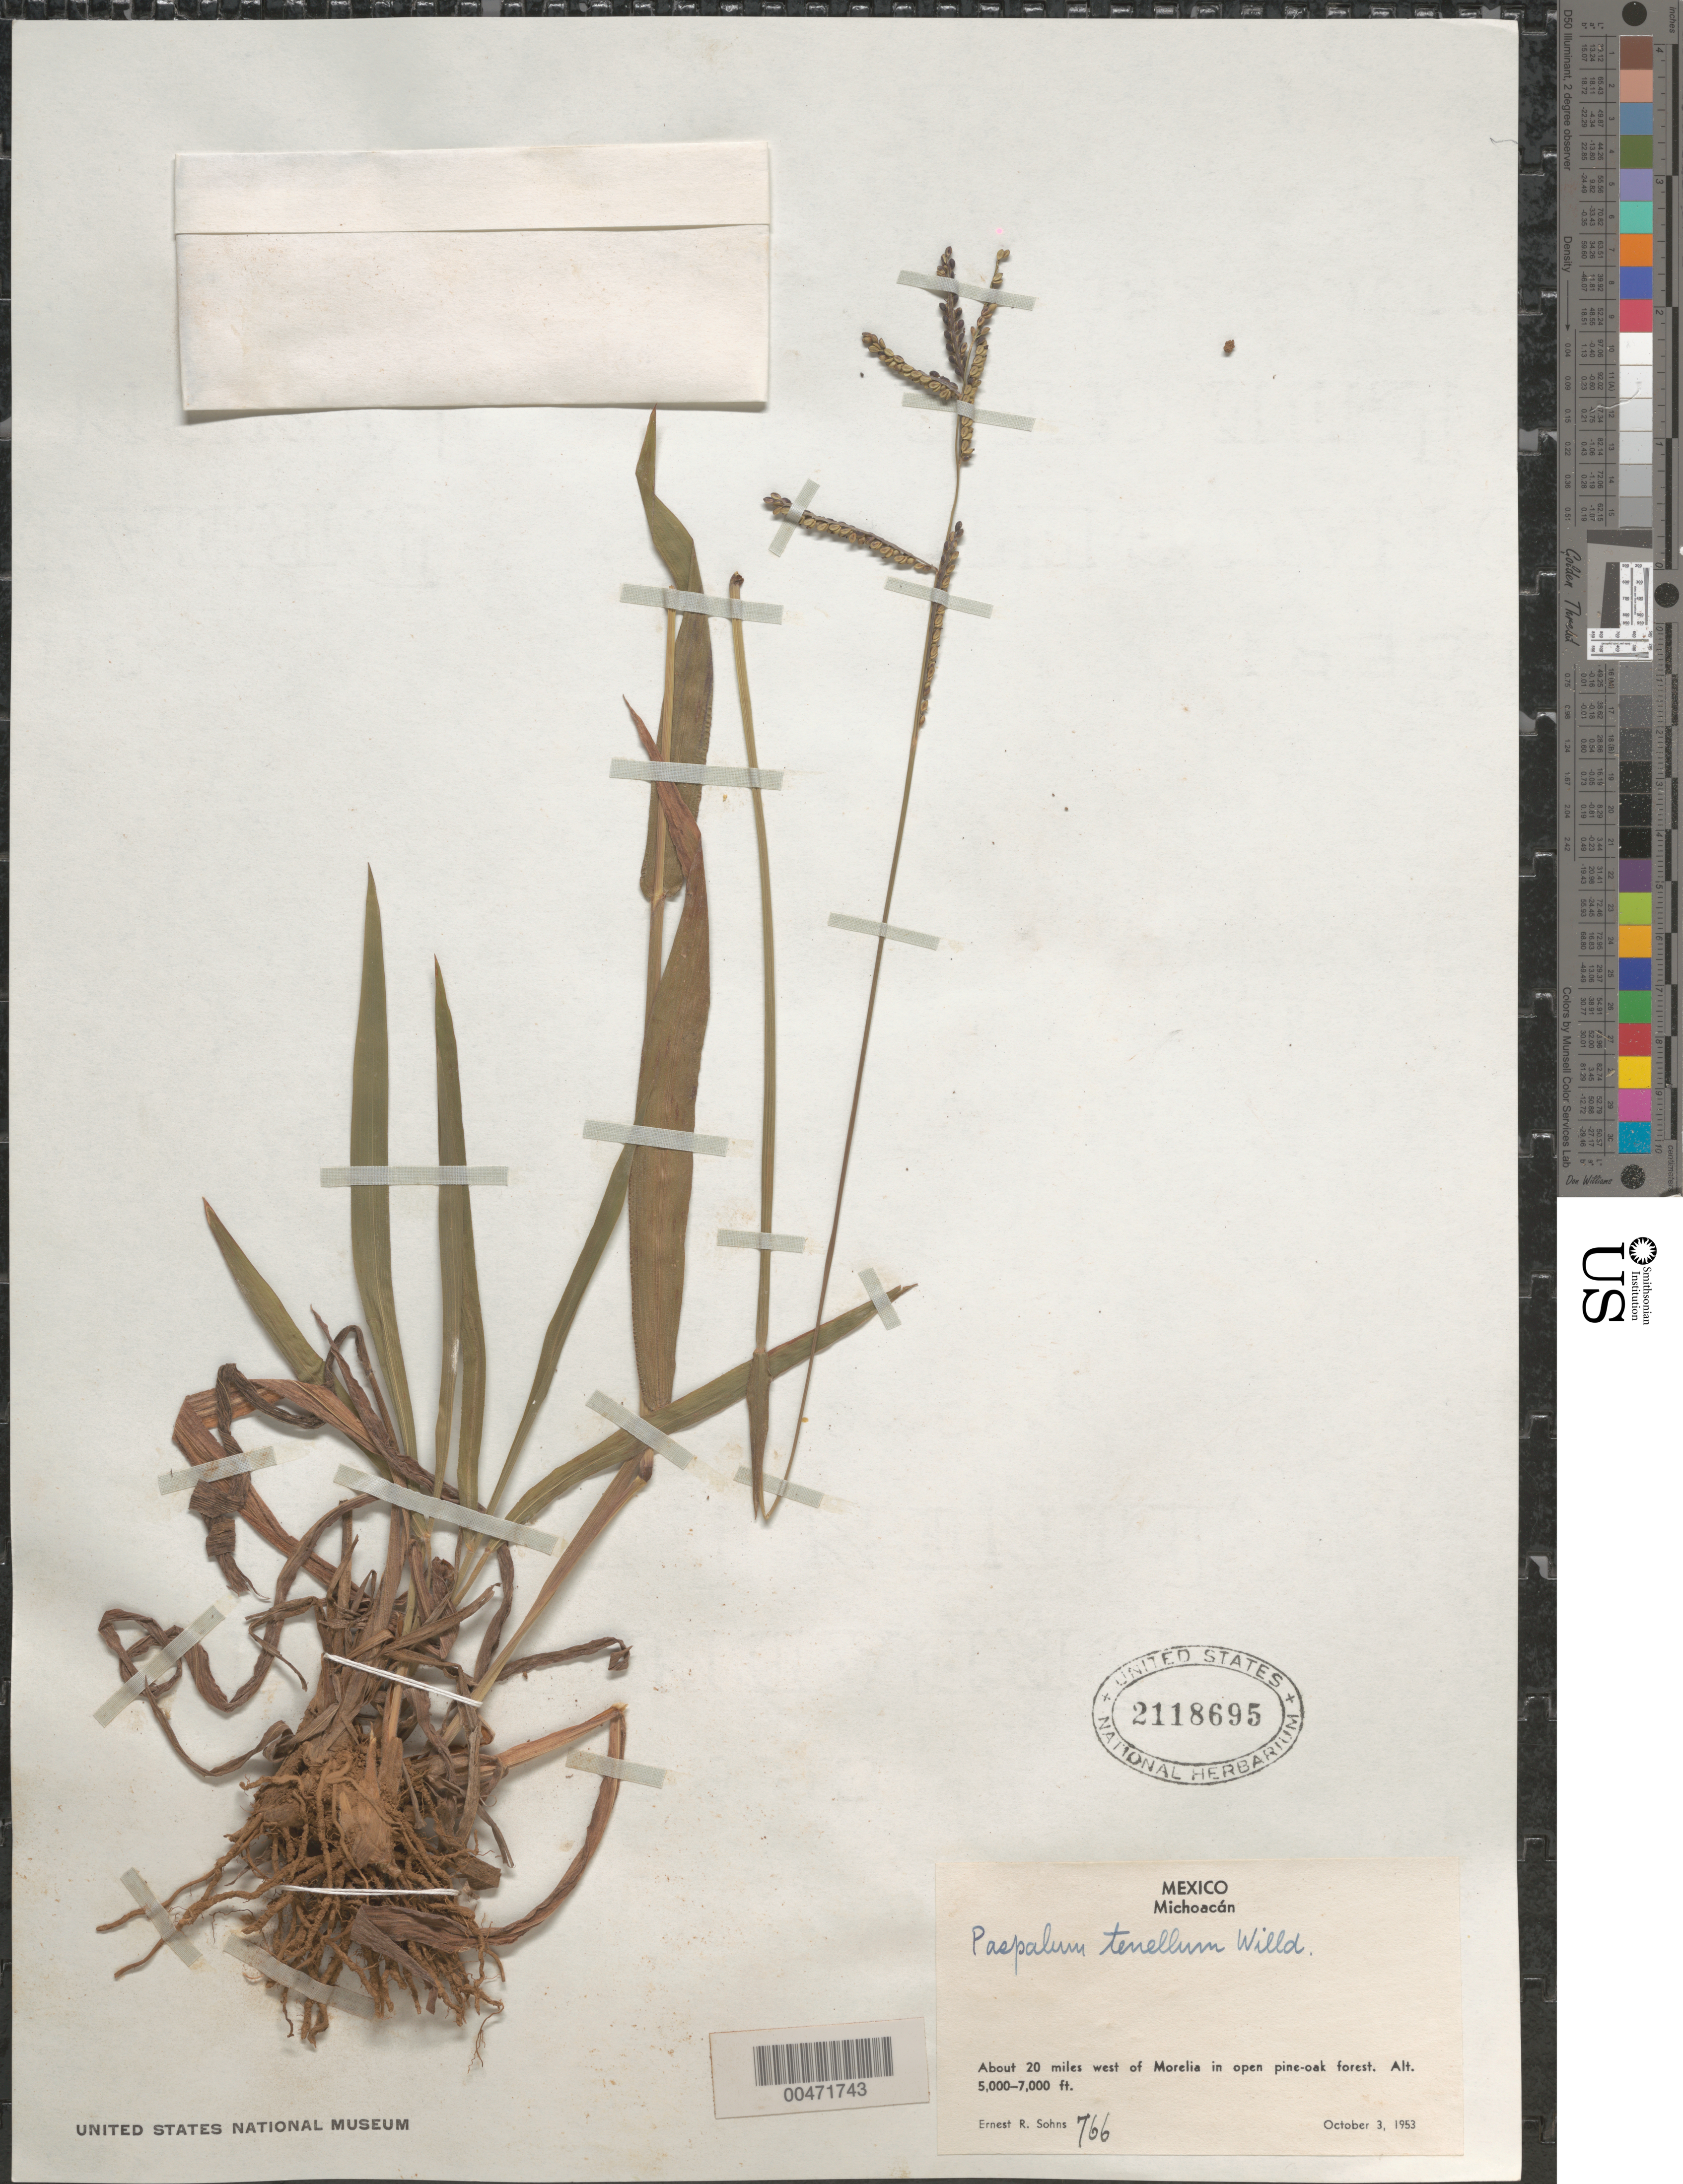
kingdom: Plantae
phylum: Tracheophyta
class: Liliopsida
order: Poales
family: Poaceae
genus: Paspalum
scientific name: Paspalum tenellum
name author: Willd.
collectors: E. R. Sohns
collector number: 766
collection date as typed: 3 Oct 1953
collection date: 1953-10-03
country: Mexico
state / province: Michoacán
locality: About 20 mi W of Morelia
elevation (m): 1524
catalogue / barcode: US 2118695